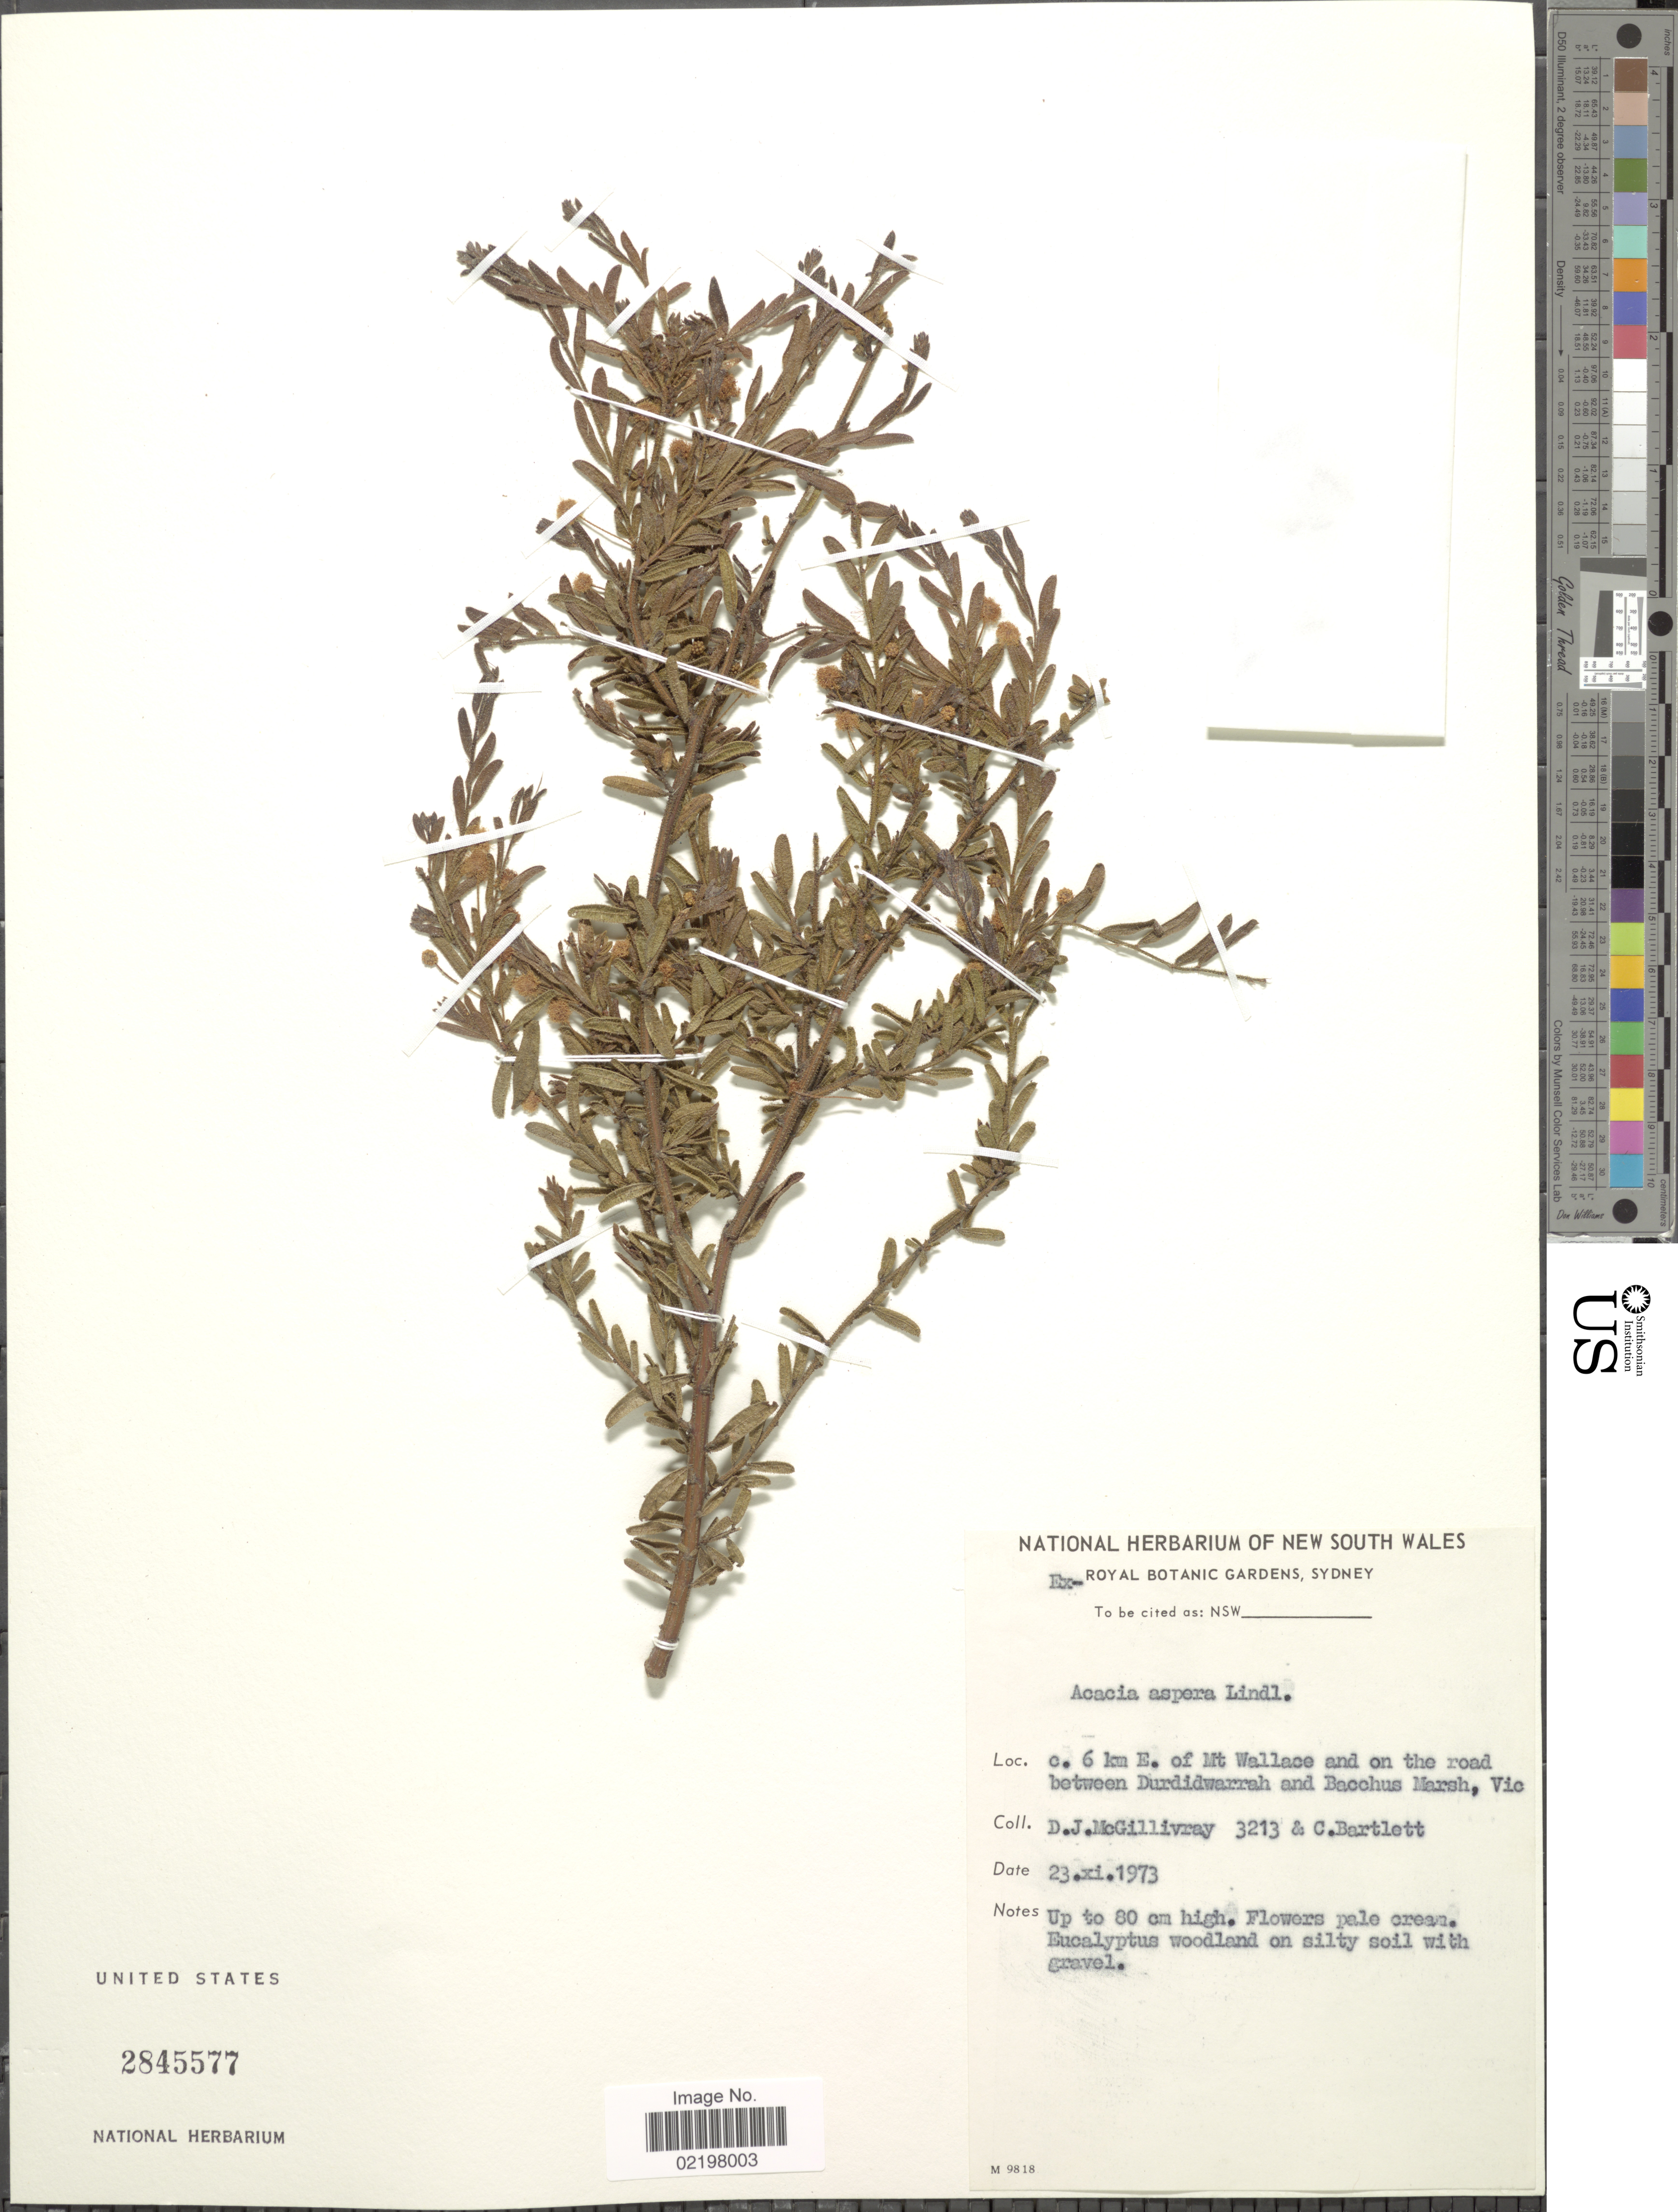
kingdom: Plantae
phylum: Tracheophyta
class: Magnoliopsida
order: Fabales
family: Fabaceae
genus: Acacia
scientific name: Acacia aspera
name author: Lindl.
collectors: D. J. McGillivray & C. Bartlett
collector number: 3213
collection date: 1983-11-23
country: Australia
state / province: Victoria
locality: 6 km E. of Mt. Wallace and on the road between Durdidwarrah and Bacchusl Marsh, Vic.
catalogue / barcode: US 2845577